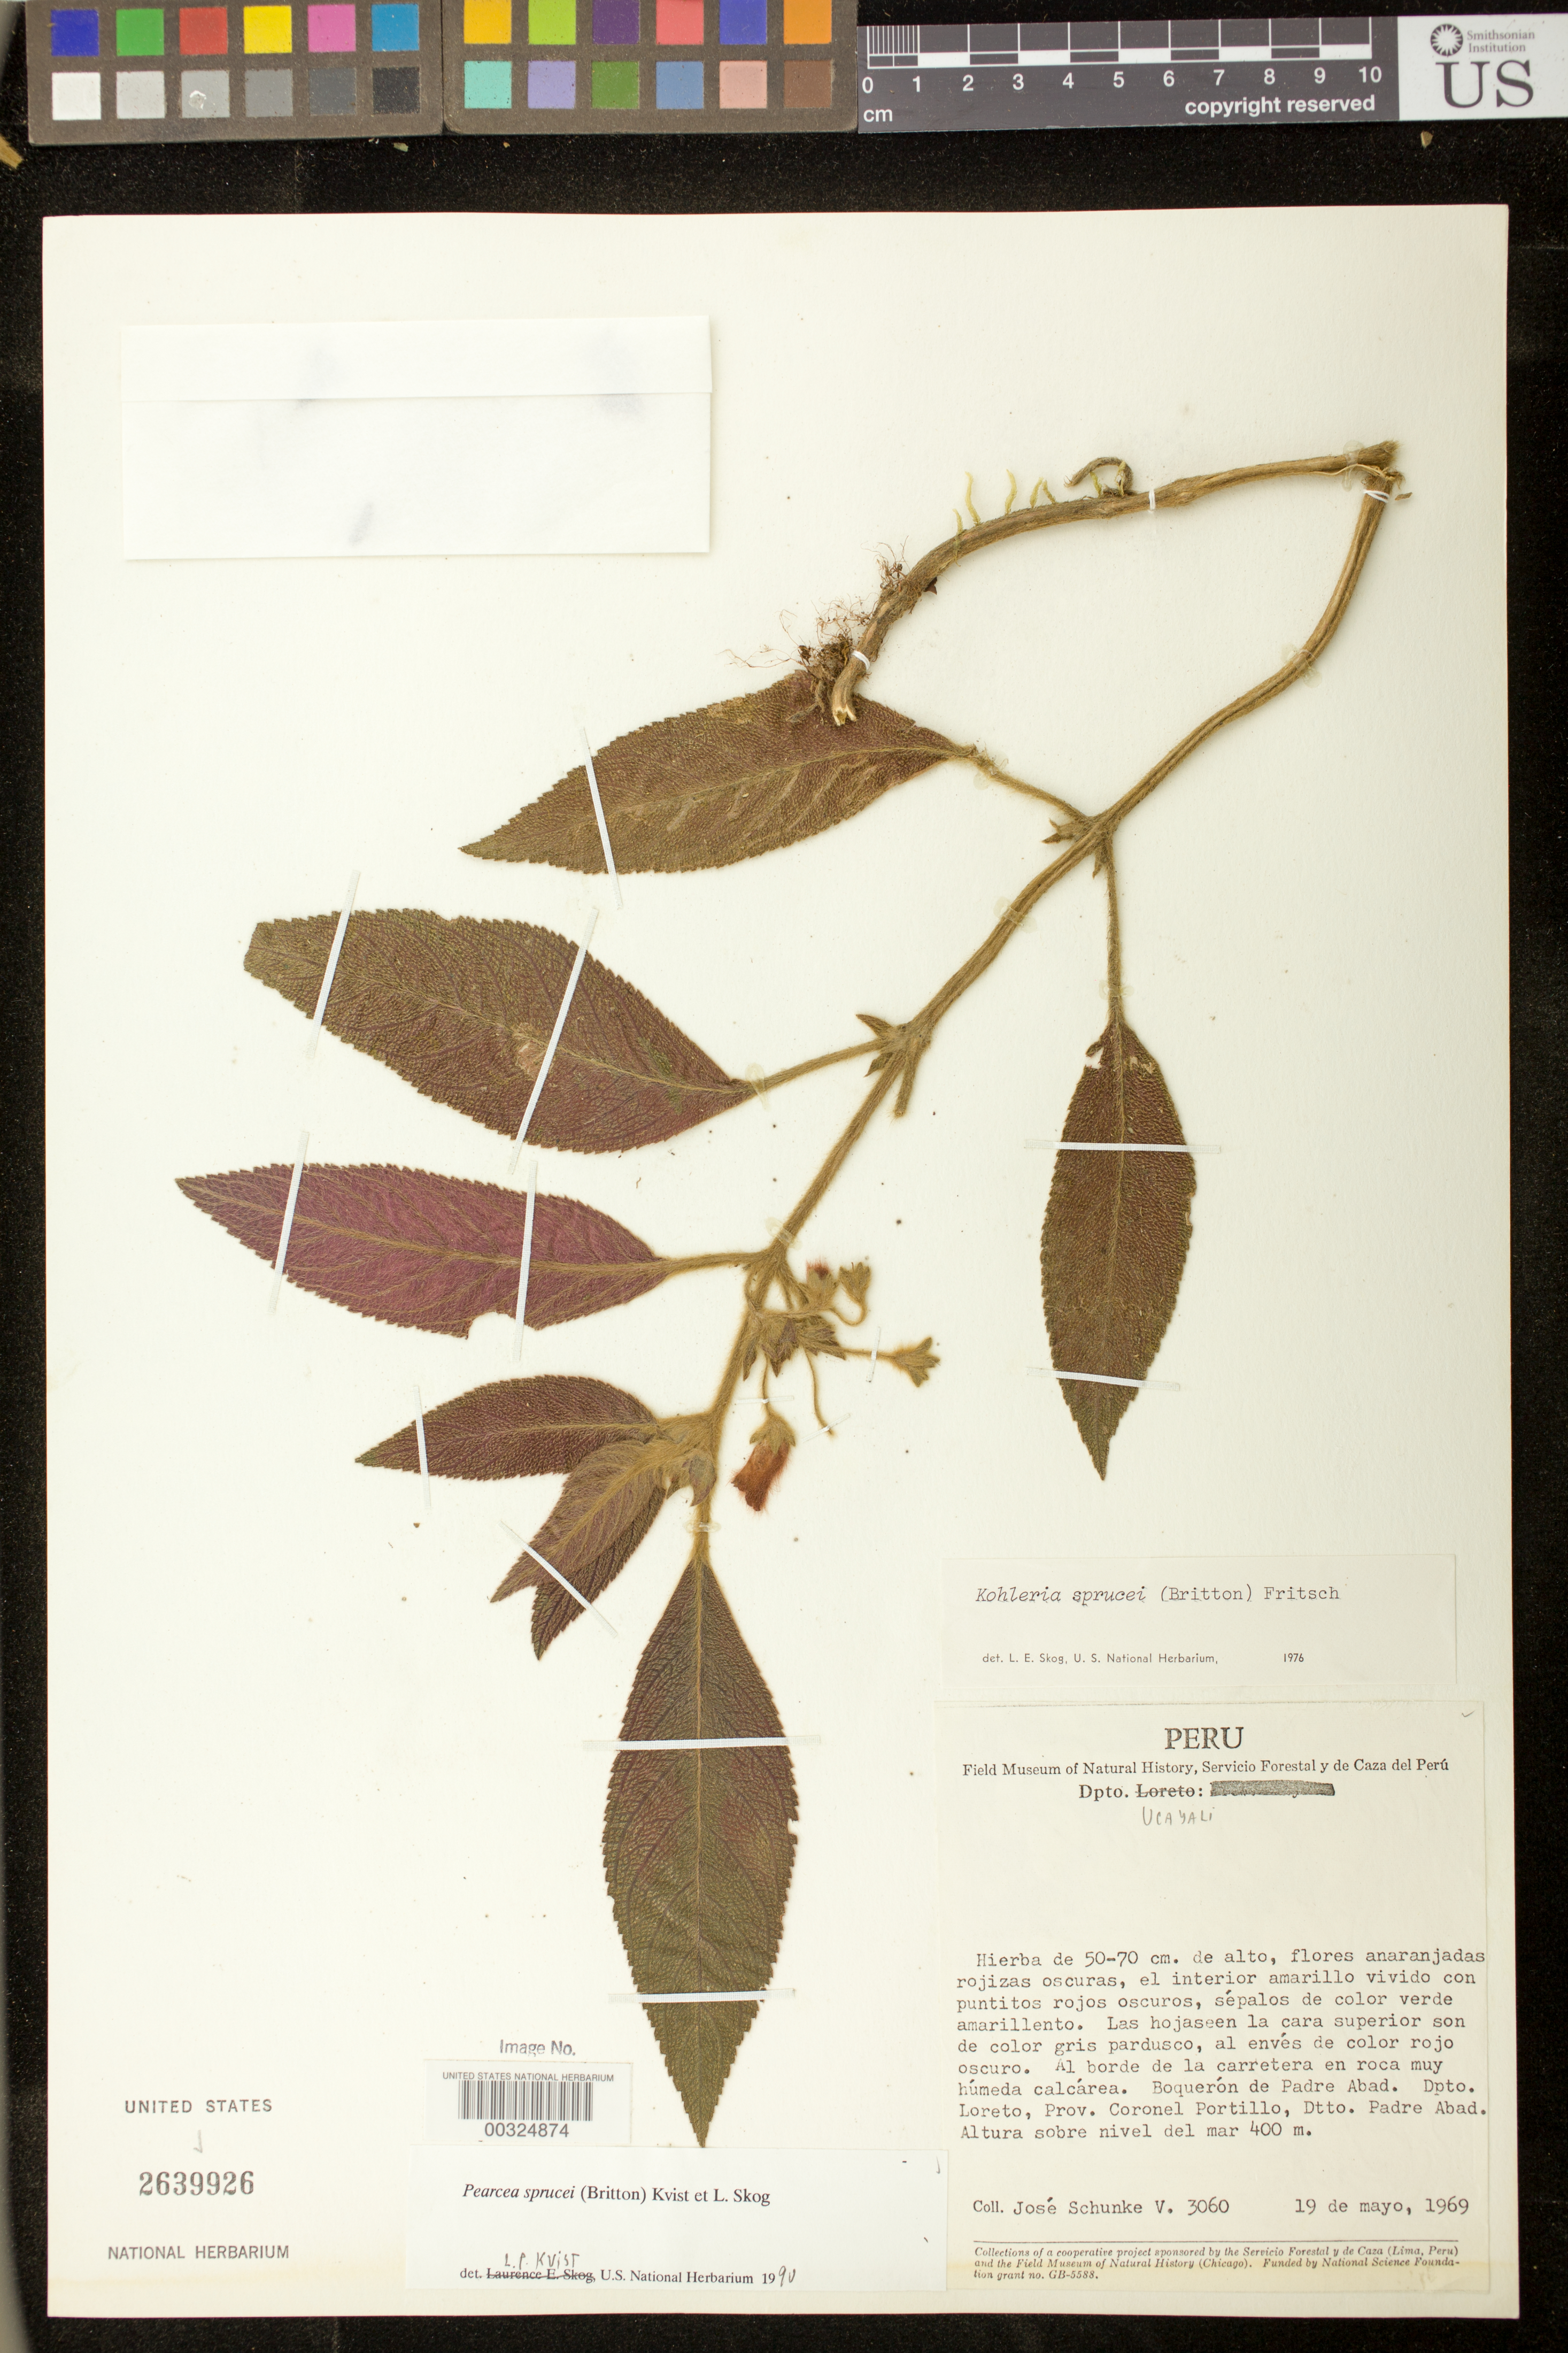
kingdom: Plantae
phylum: Tracheophyta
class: Magnoliopsida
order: Lamiales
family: Gesneriaceae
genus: Pearcea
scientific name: Pearcea sprucei var. sprucei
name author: (Britton ex Rusby) L.P. Kvist & L.E. Skog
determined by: Skog, Laurence E.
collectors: J. Schunke Vigo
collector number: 3060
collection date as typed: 19 May 1969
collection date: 1969-05-19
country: Peru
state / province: Ucayali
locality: Prov. Coronel Portillo, Dtto. Padre Abad; Boquerón de Padre Abad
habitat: Al borde de la carretera en roca muy húmeda calcárea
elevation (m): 400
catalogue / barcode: US 2639926